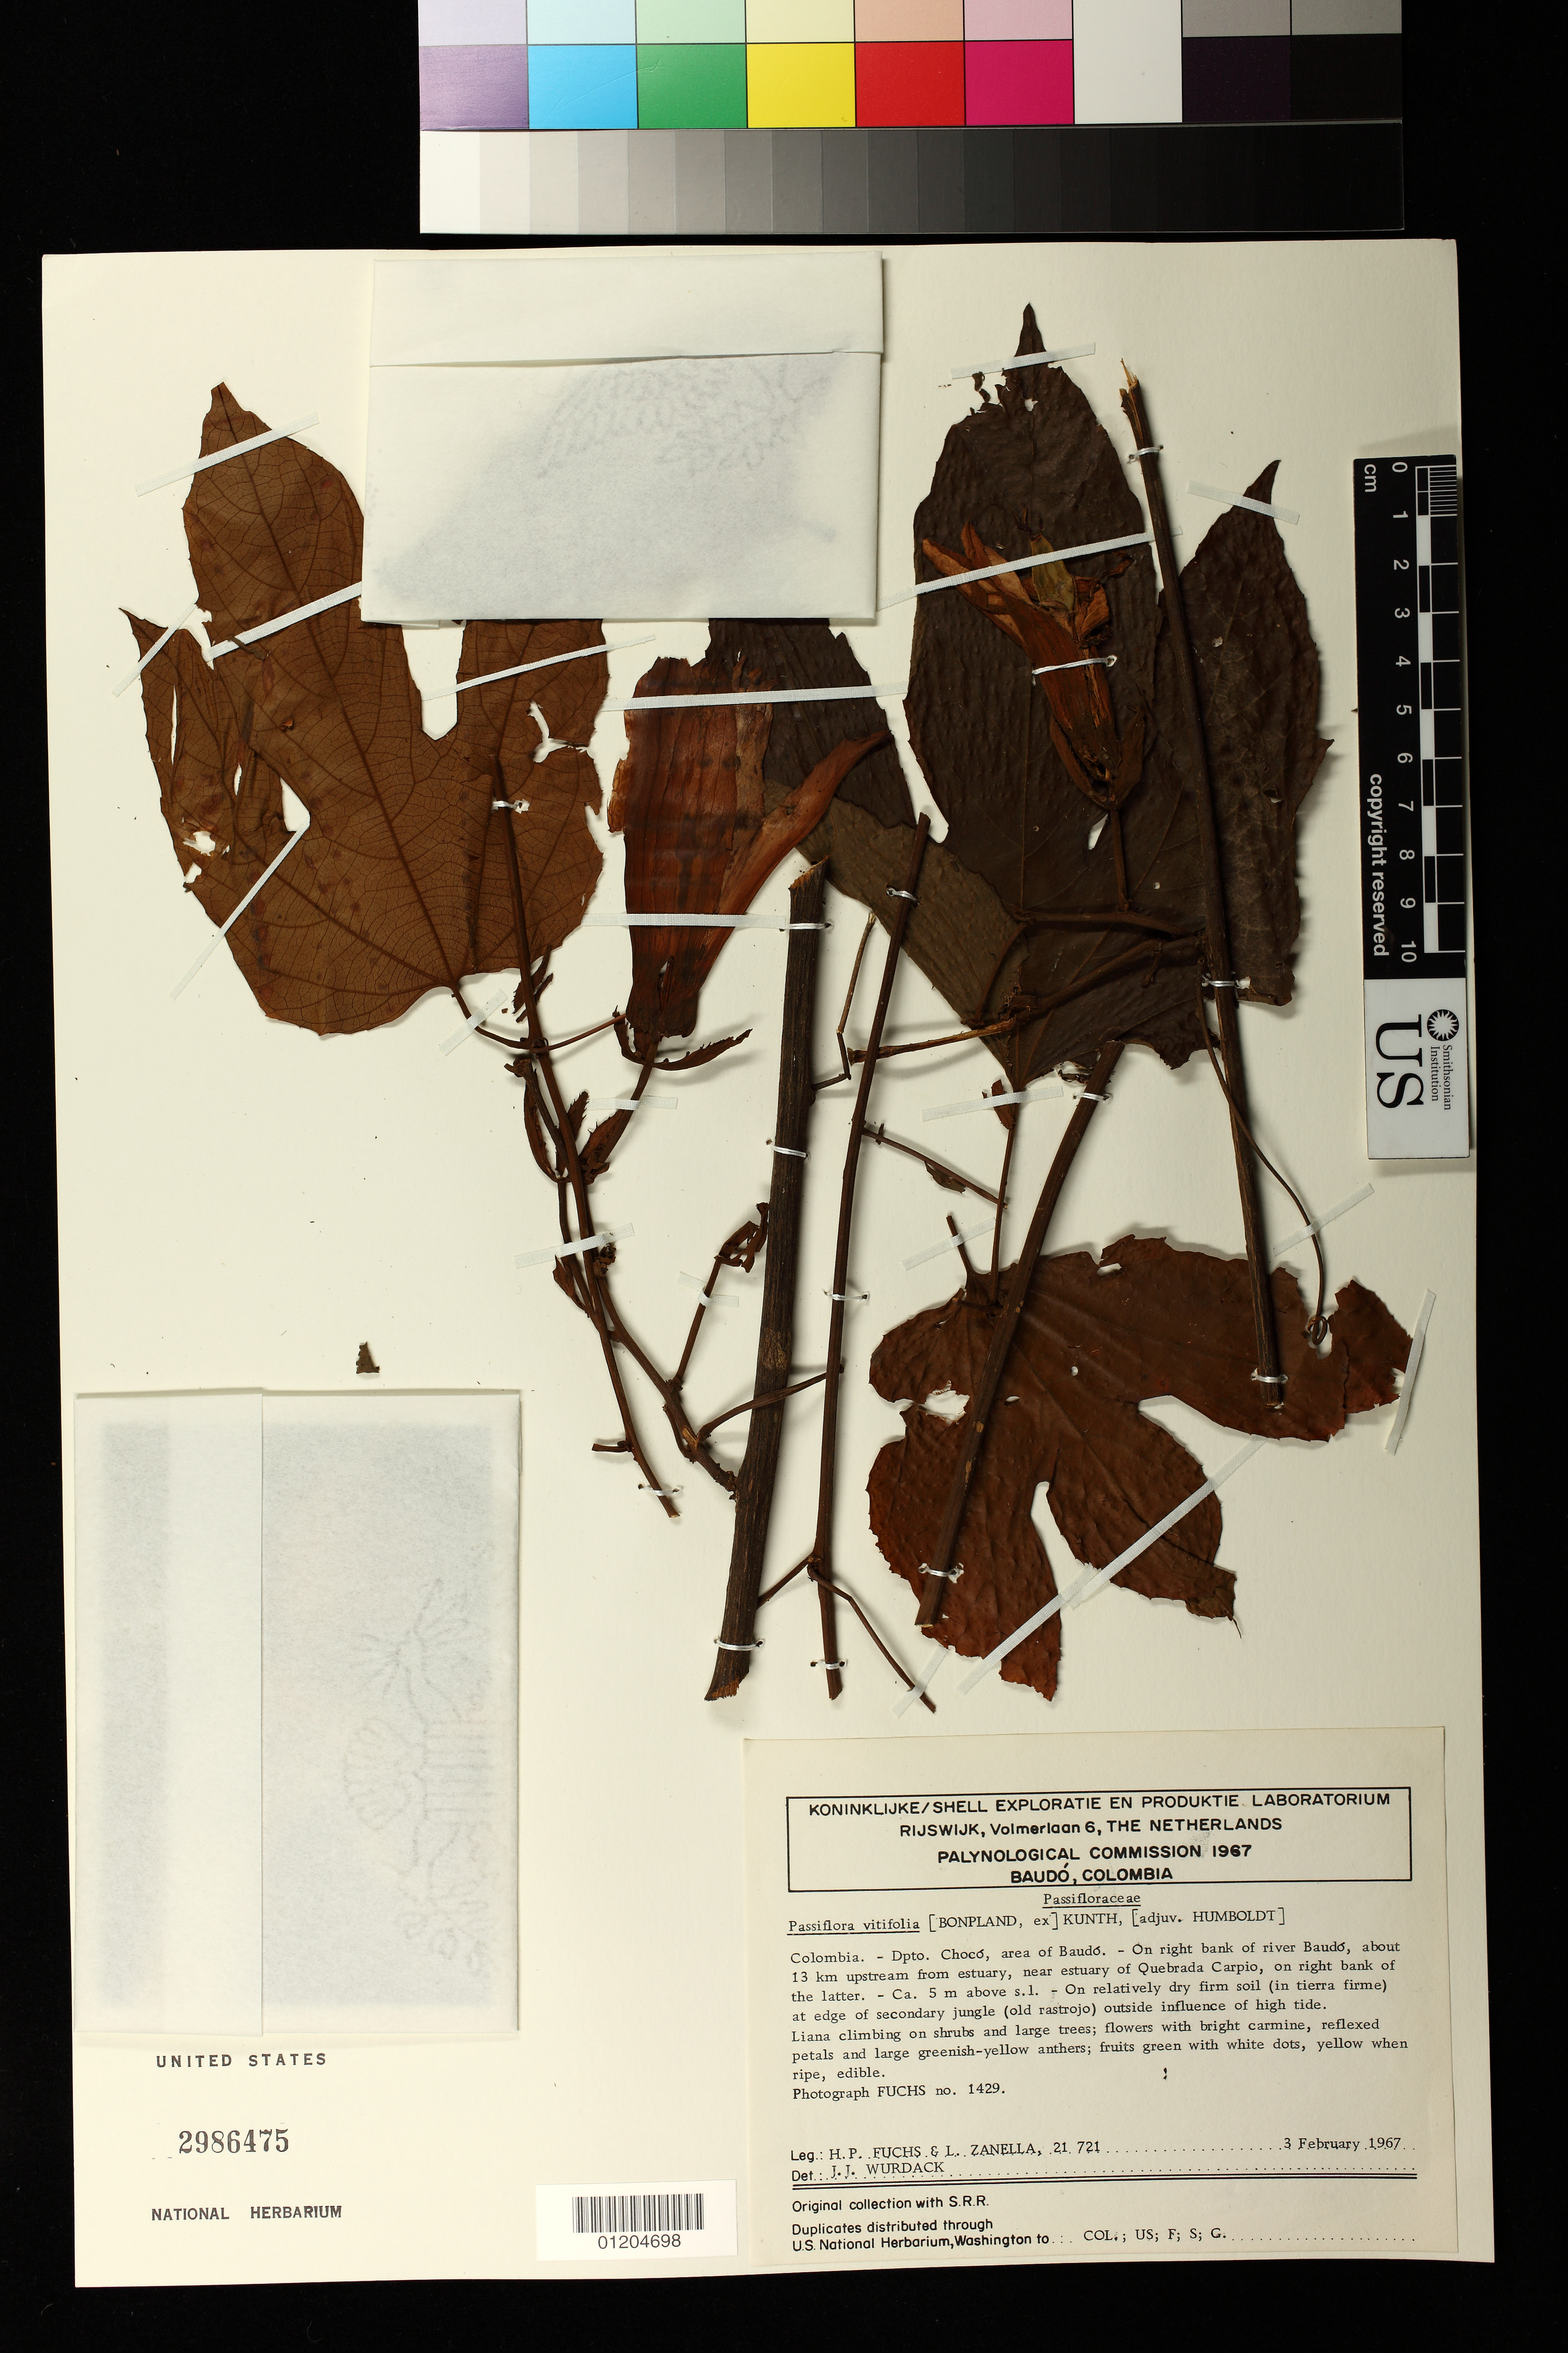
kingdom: Plantae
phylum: Tracheophyta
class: Magnoliopsida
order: Malpighiales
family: Passifloraceae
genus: Passiflora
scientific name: Passiflora vitifolia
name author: Kunth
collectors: H. P. Fuchs & L. Zanella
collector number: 21721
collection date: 1967-02-03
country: Colombia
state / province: Choco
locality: Area of Baudo. On right bank of river Baudo, about 13 km upstream from estuary, near estuary of Quebrada Carpio, on right bank of the latter.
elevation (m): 5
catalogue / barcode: US 2986475